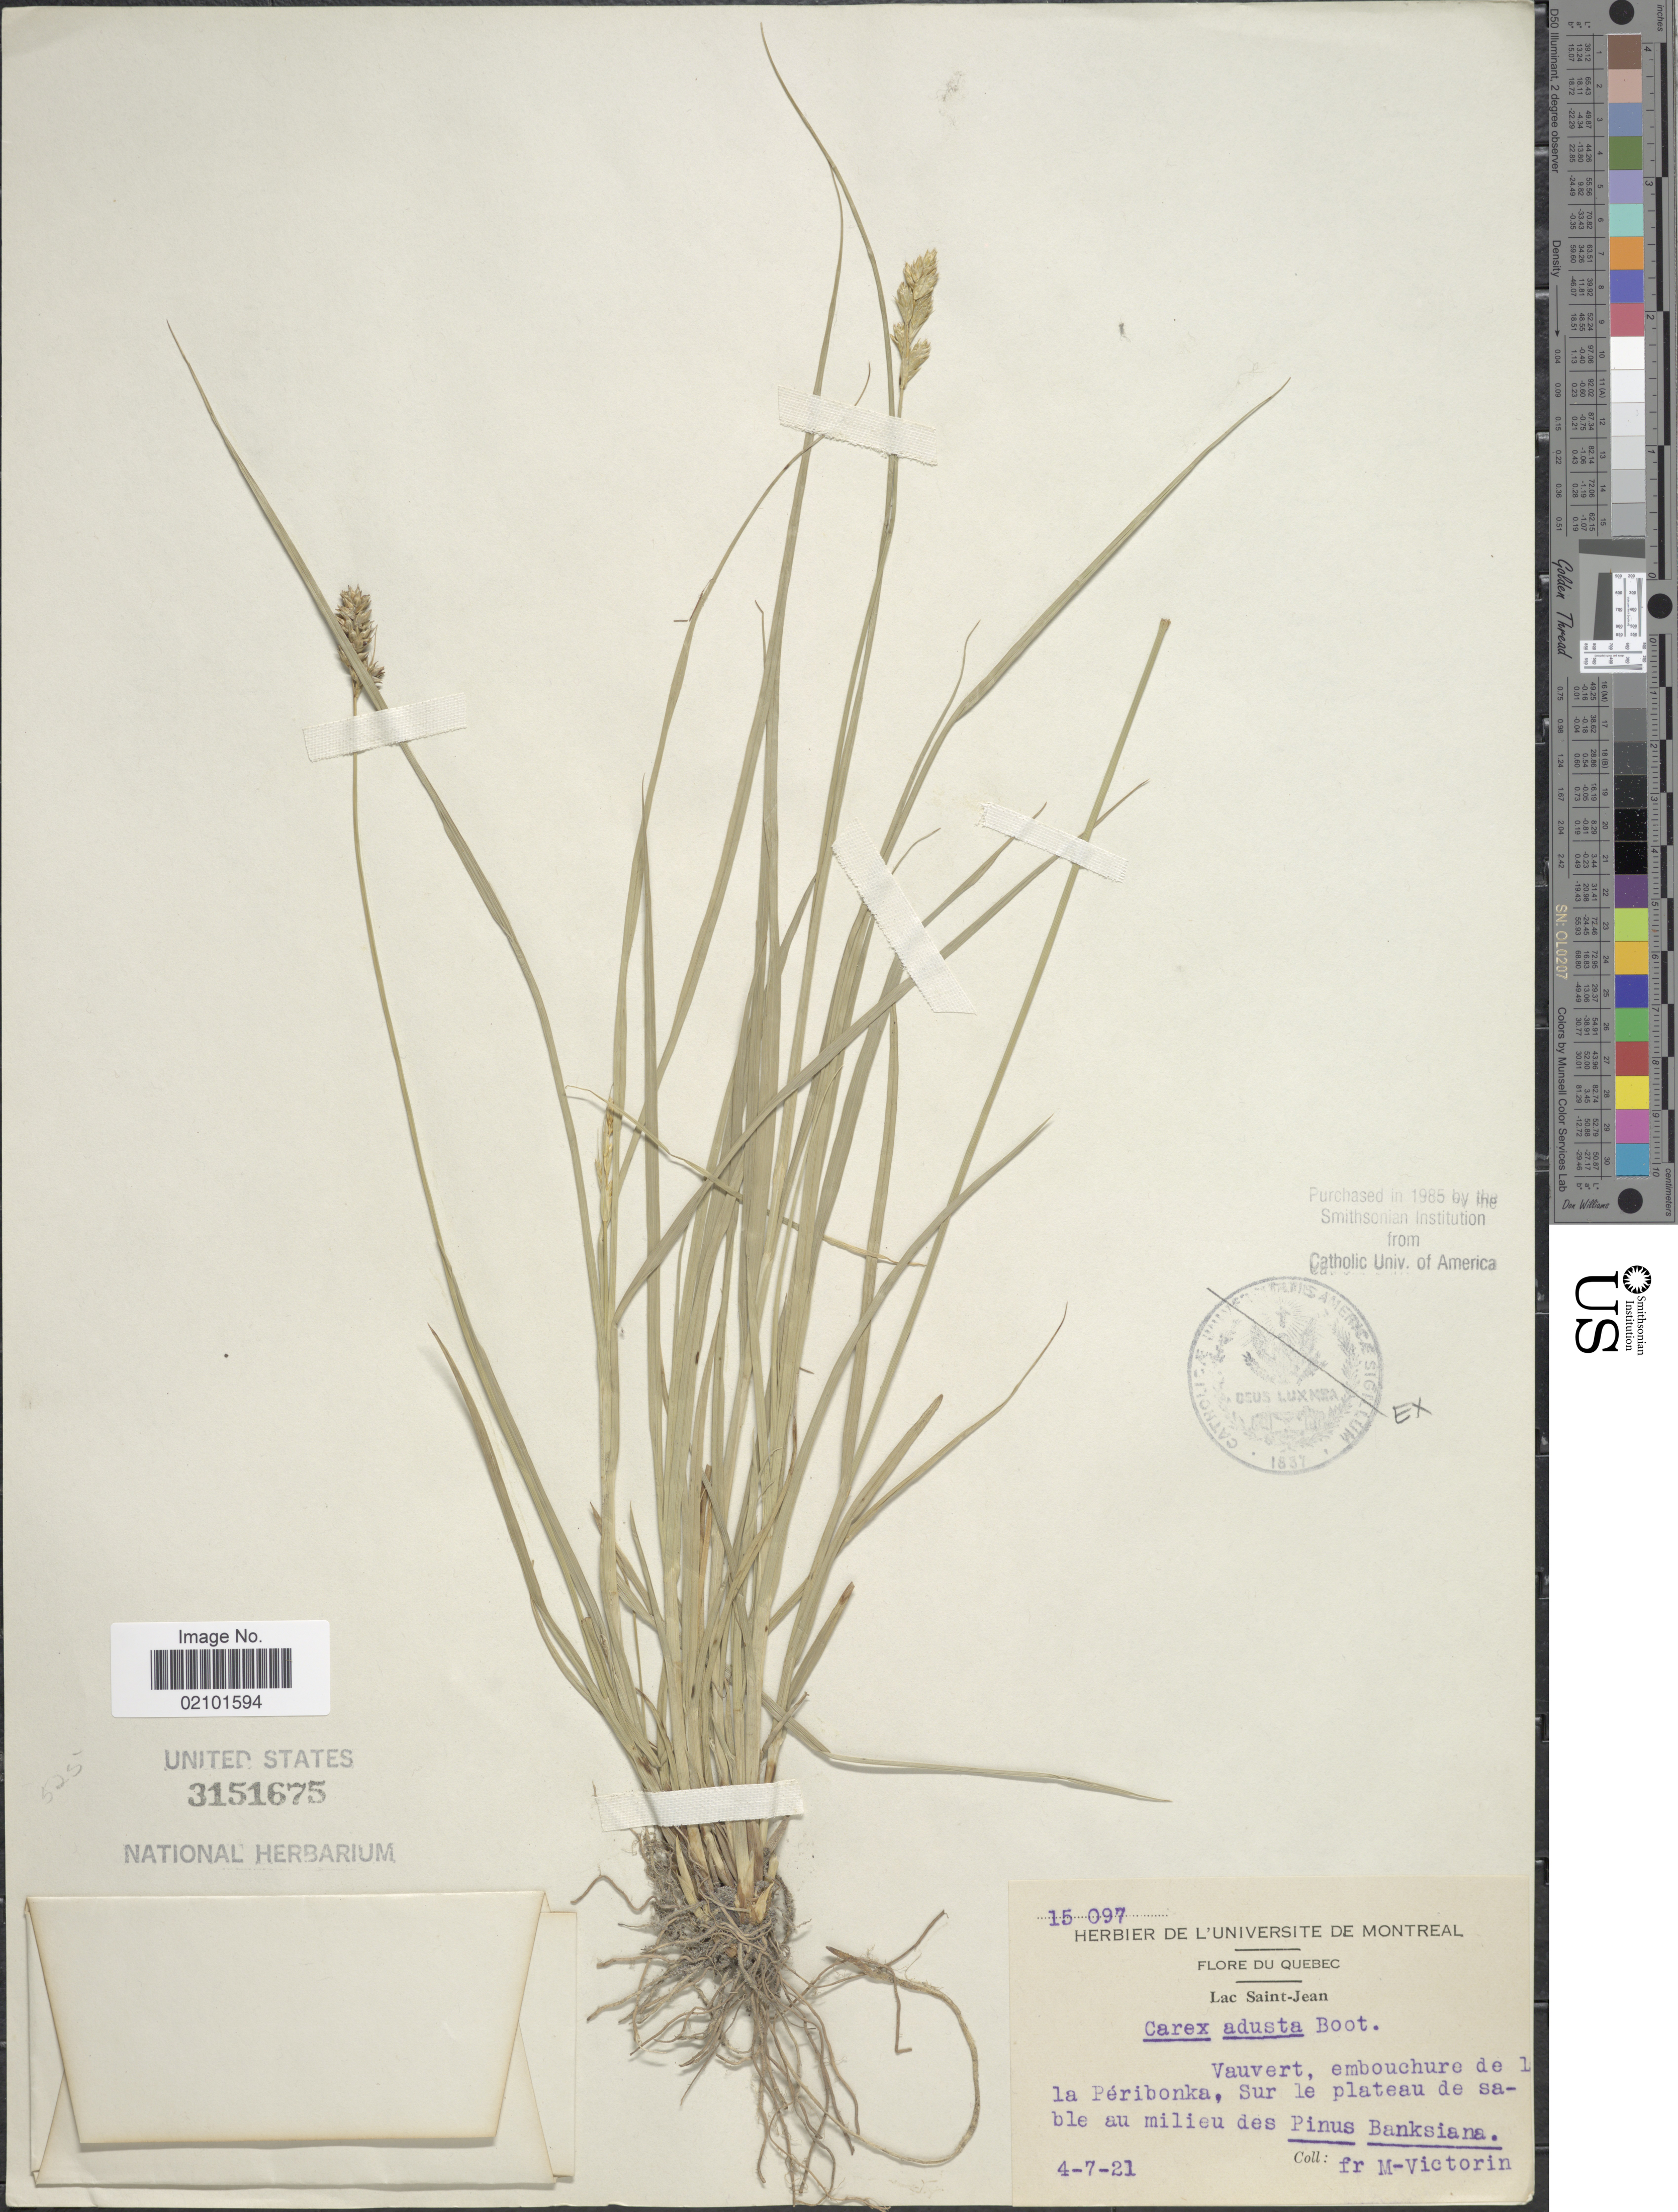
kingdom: Plantae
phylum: Tracheophyta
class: Liliopsida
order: Poales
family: Cyperaceae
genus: Carex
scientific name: Carex adusta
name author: Boott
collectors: Fr. Marie-Victorin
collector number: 15097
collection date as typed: Transcribed d/m/y: 7/4/21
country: Canada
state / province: Quebec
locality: Lac. Saint-Jean. Vauvert, embouchure de l la Peribonka, Sur le plateau de sable au milieu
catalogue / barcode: US 3151675